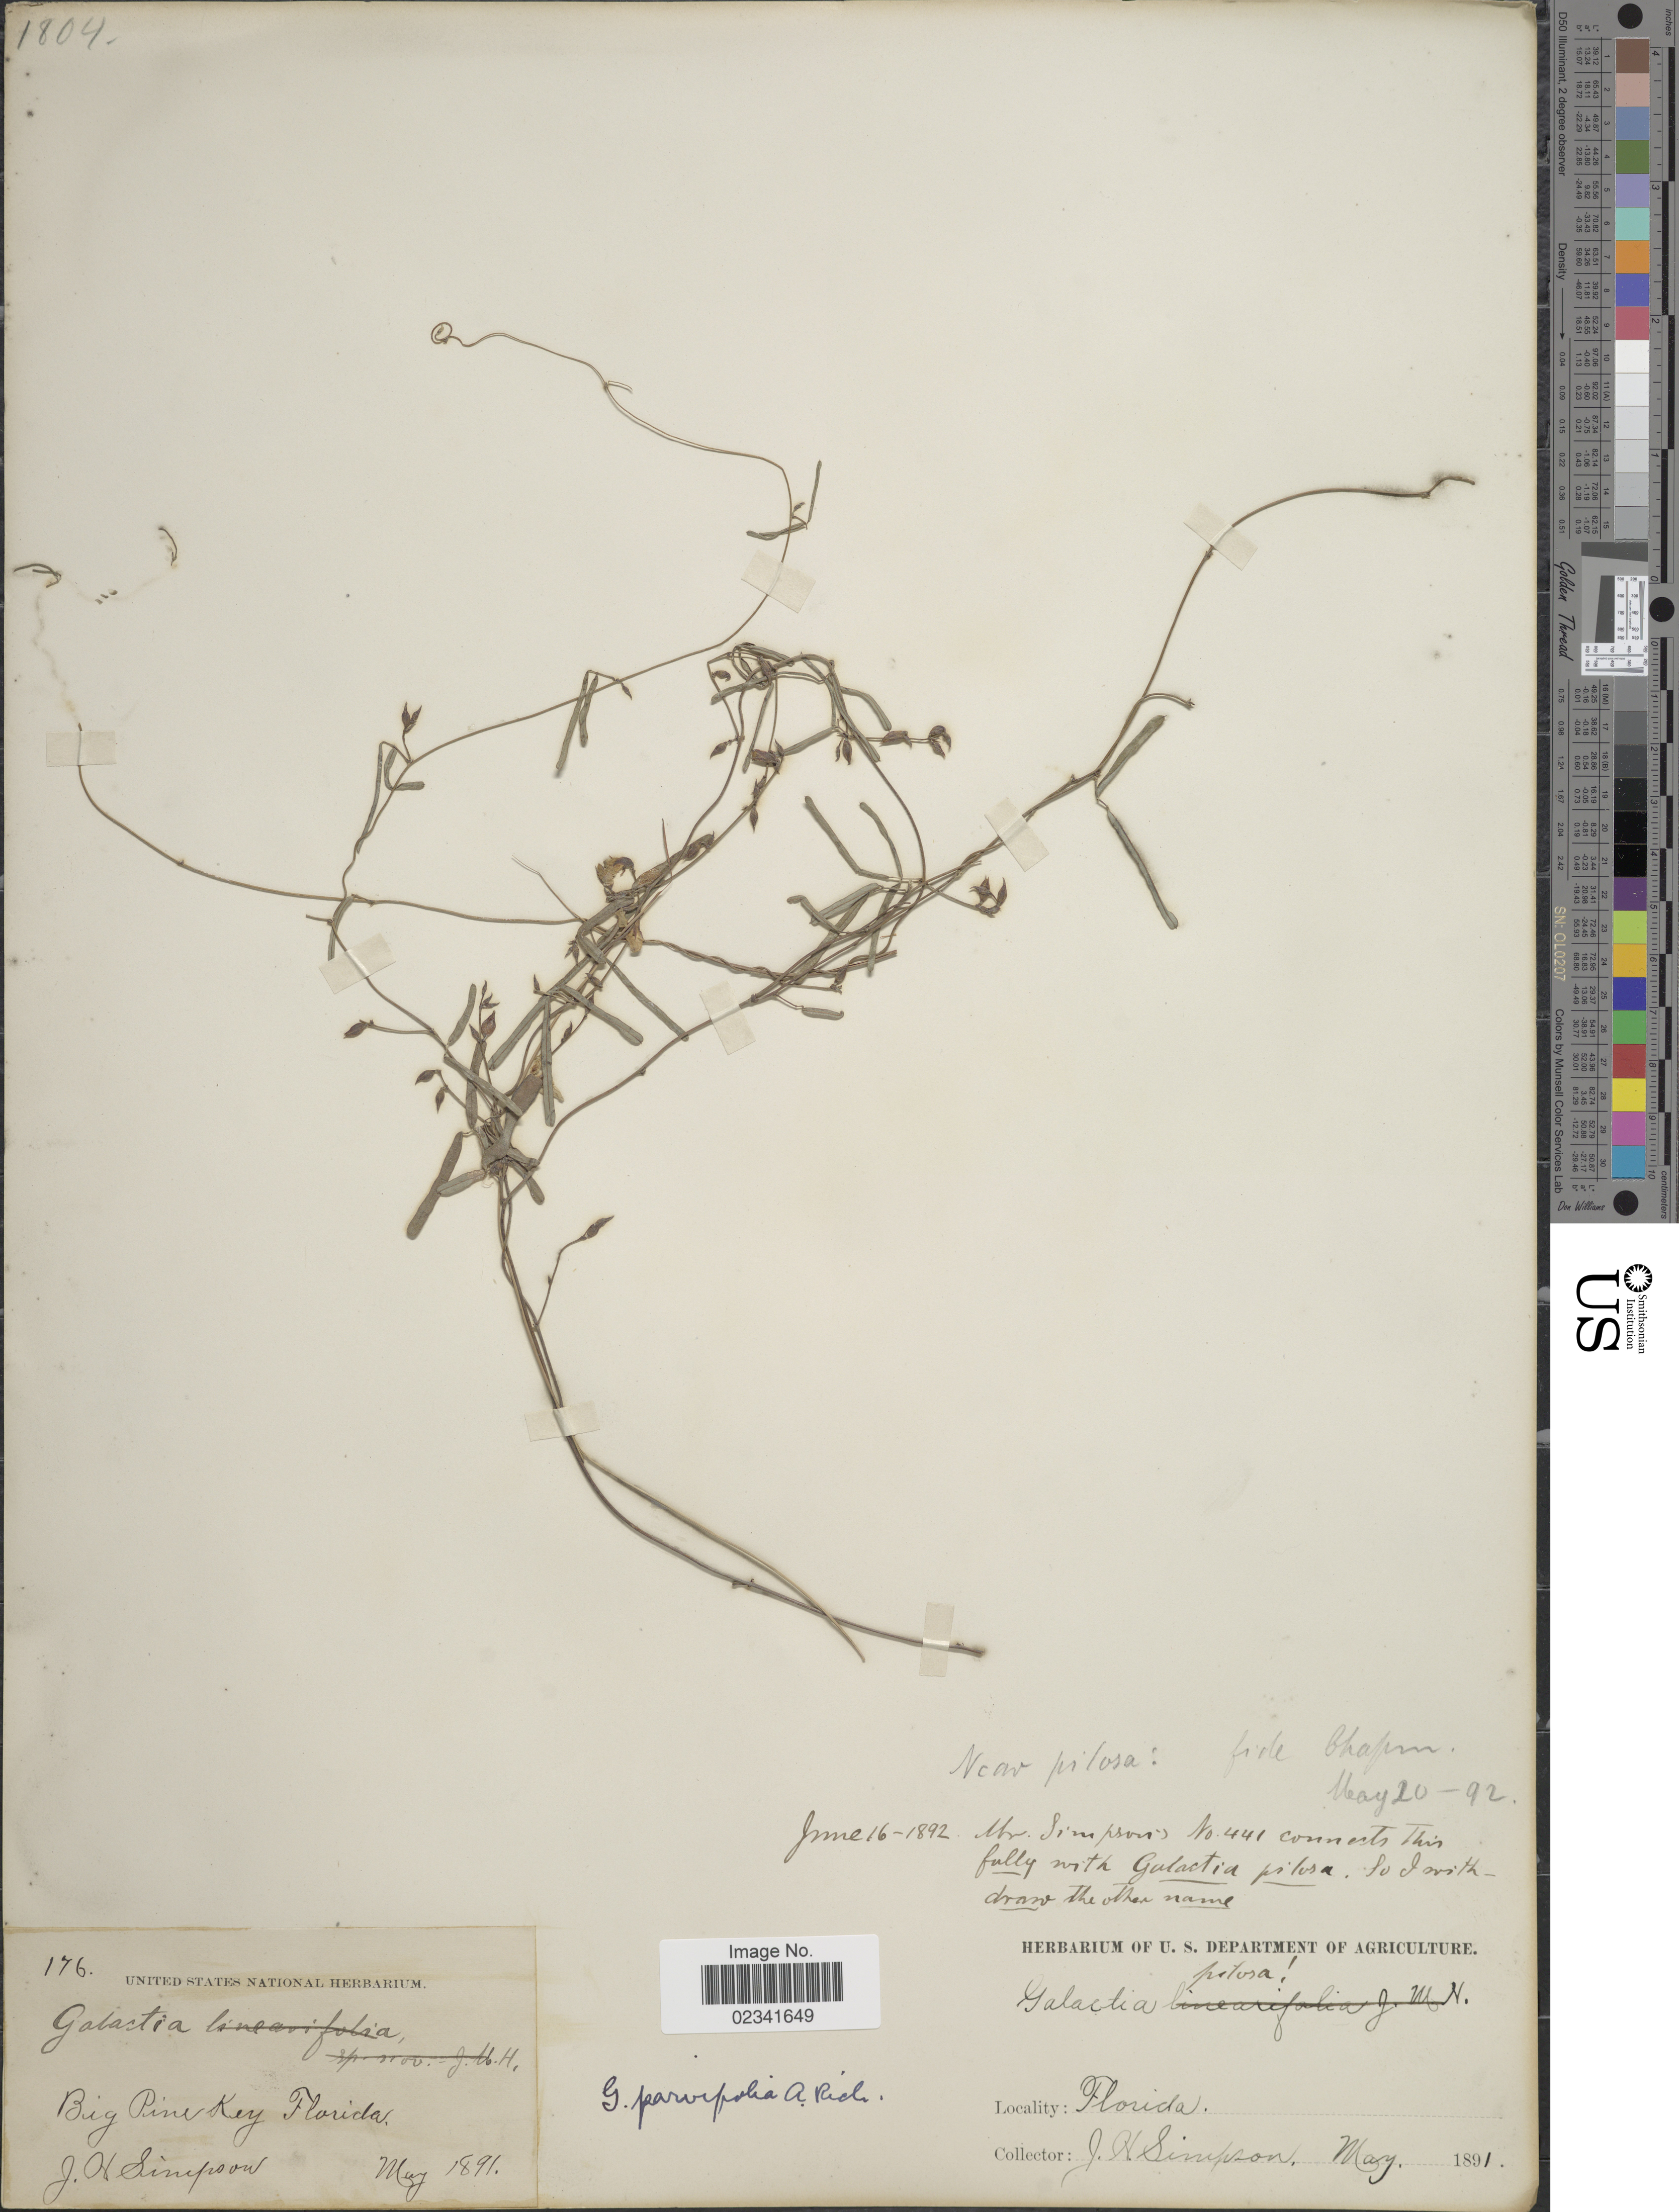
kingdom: Plantae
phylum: Tracheophyta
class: Magnoliopsida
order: Fabales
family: Fabaceae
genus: Galactia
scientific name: Galactia parvifolia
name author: A. Rich.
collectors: J. H. Simpson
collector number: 176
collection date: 1891-05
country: United States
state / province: Florida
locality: Big Pine Key